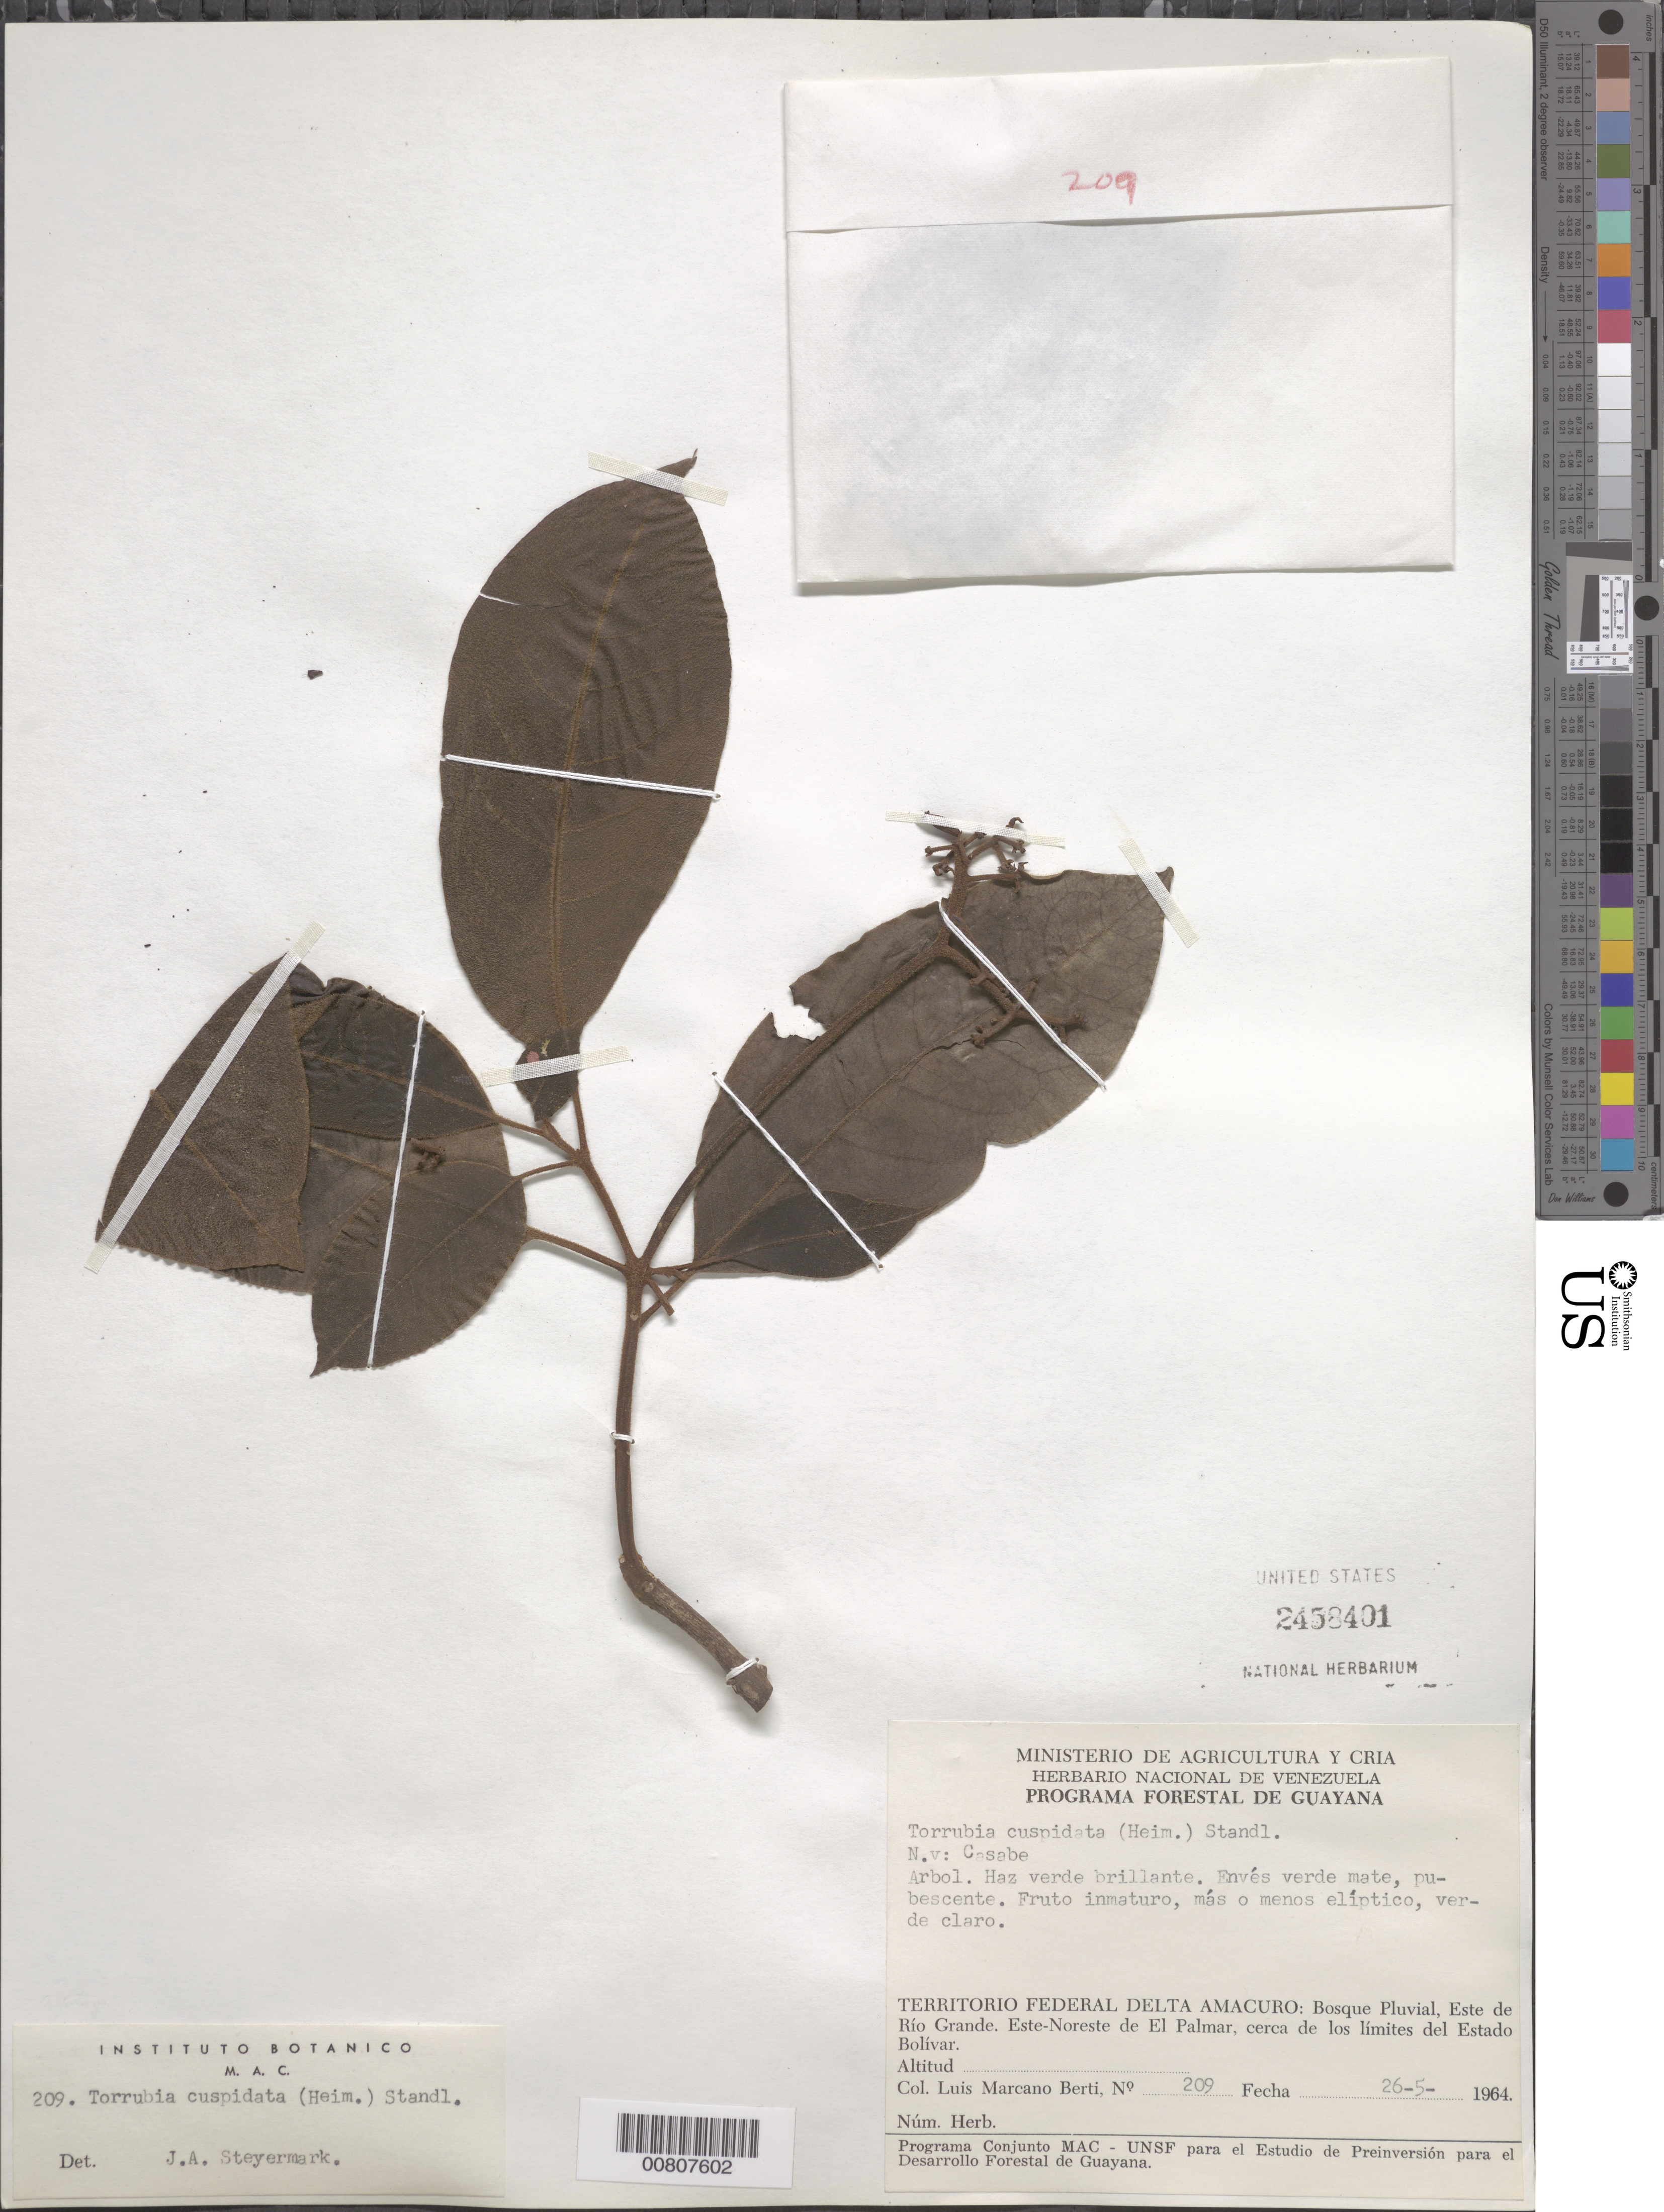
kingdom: Plantae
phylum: Tracheophyta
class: Magnoliopsida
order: Caryophyllales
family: Nyctaginaceae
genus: Guapira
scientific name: Guapira cuspidata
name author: (Heimerl) Lundell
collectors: L. Marcano-Berti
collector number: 209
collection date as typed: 26-May-64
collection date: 1964-05-26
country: Venezuela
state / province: Delta Amacuro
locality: Este de Río Grande, ENE de El Palmar, cerca de los limites del Estado Bolívar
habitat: Bosque pluvial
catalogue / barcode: US 2458401